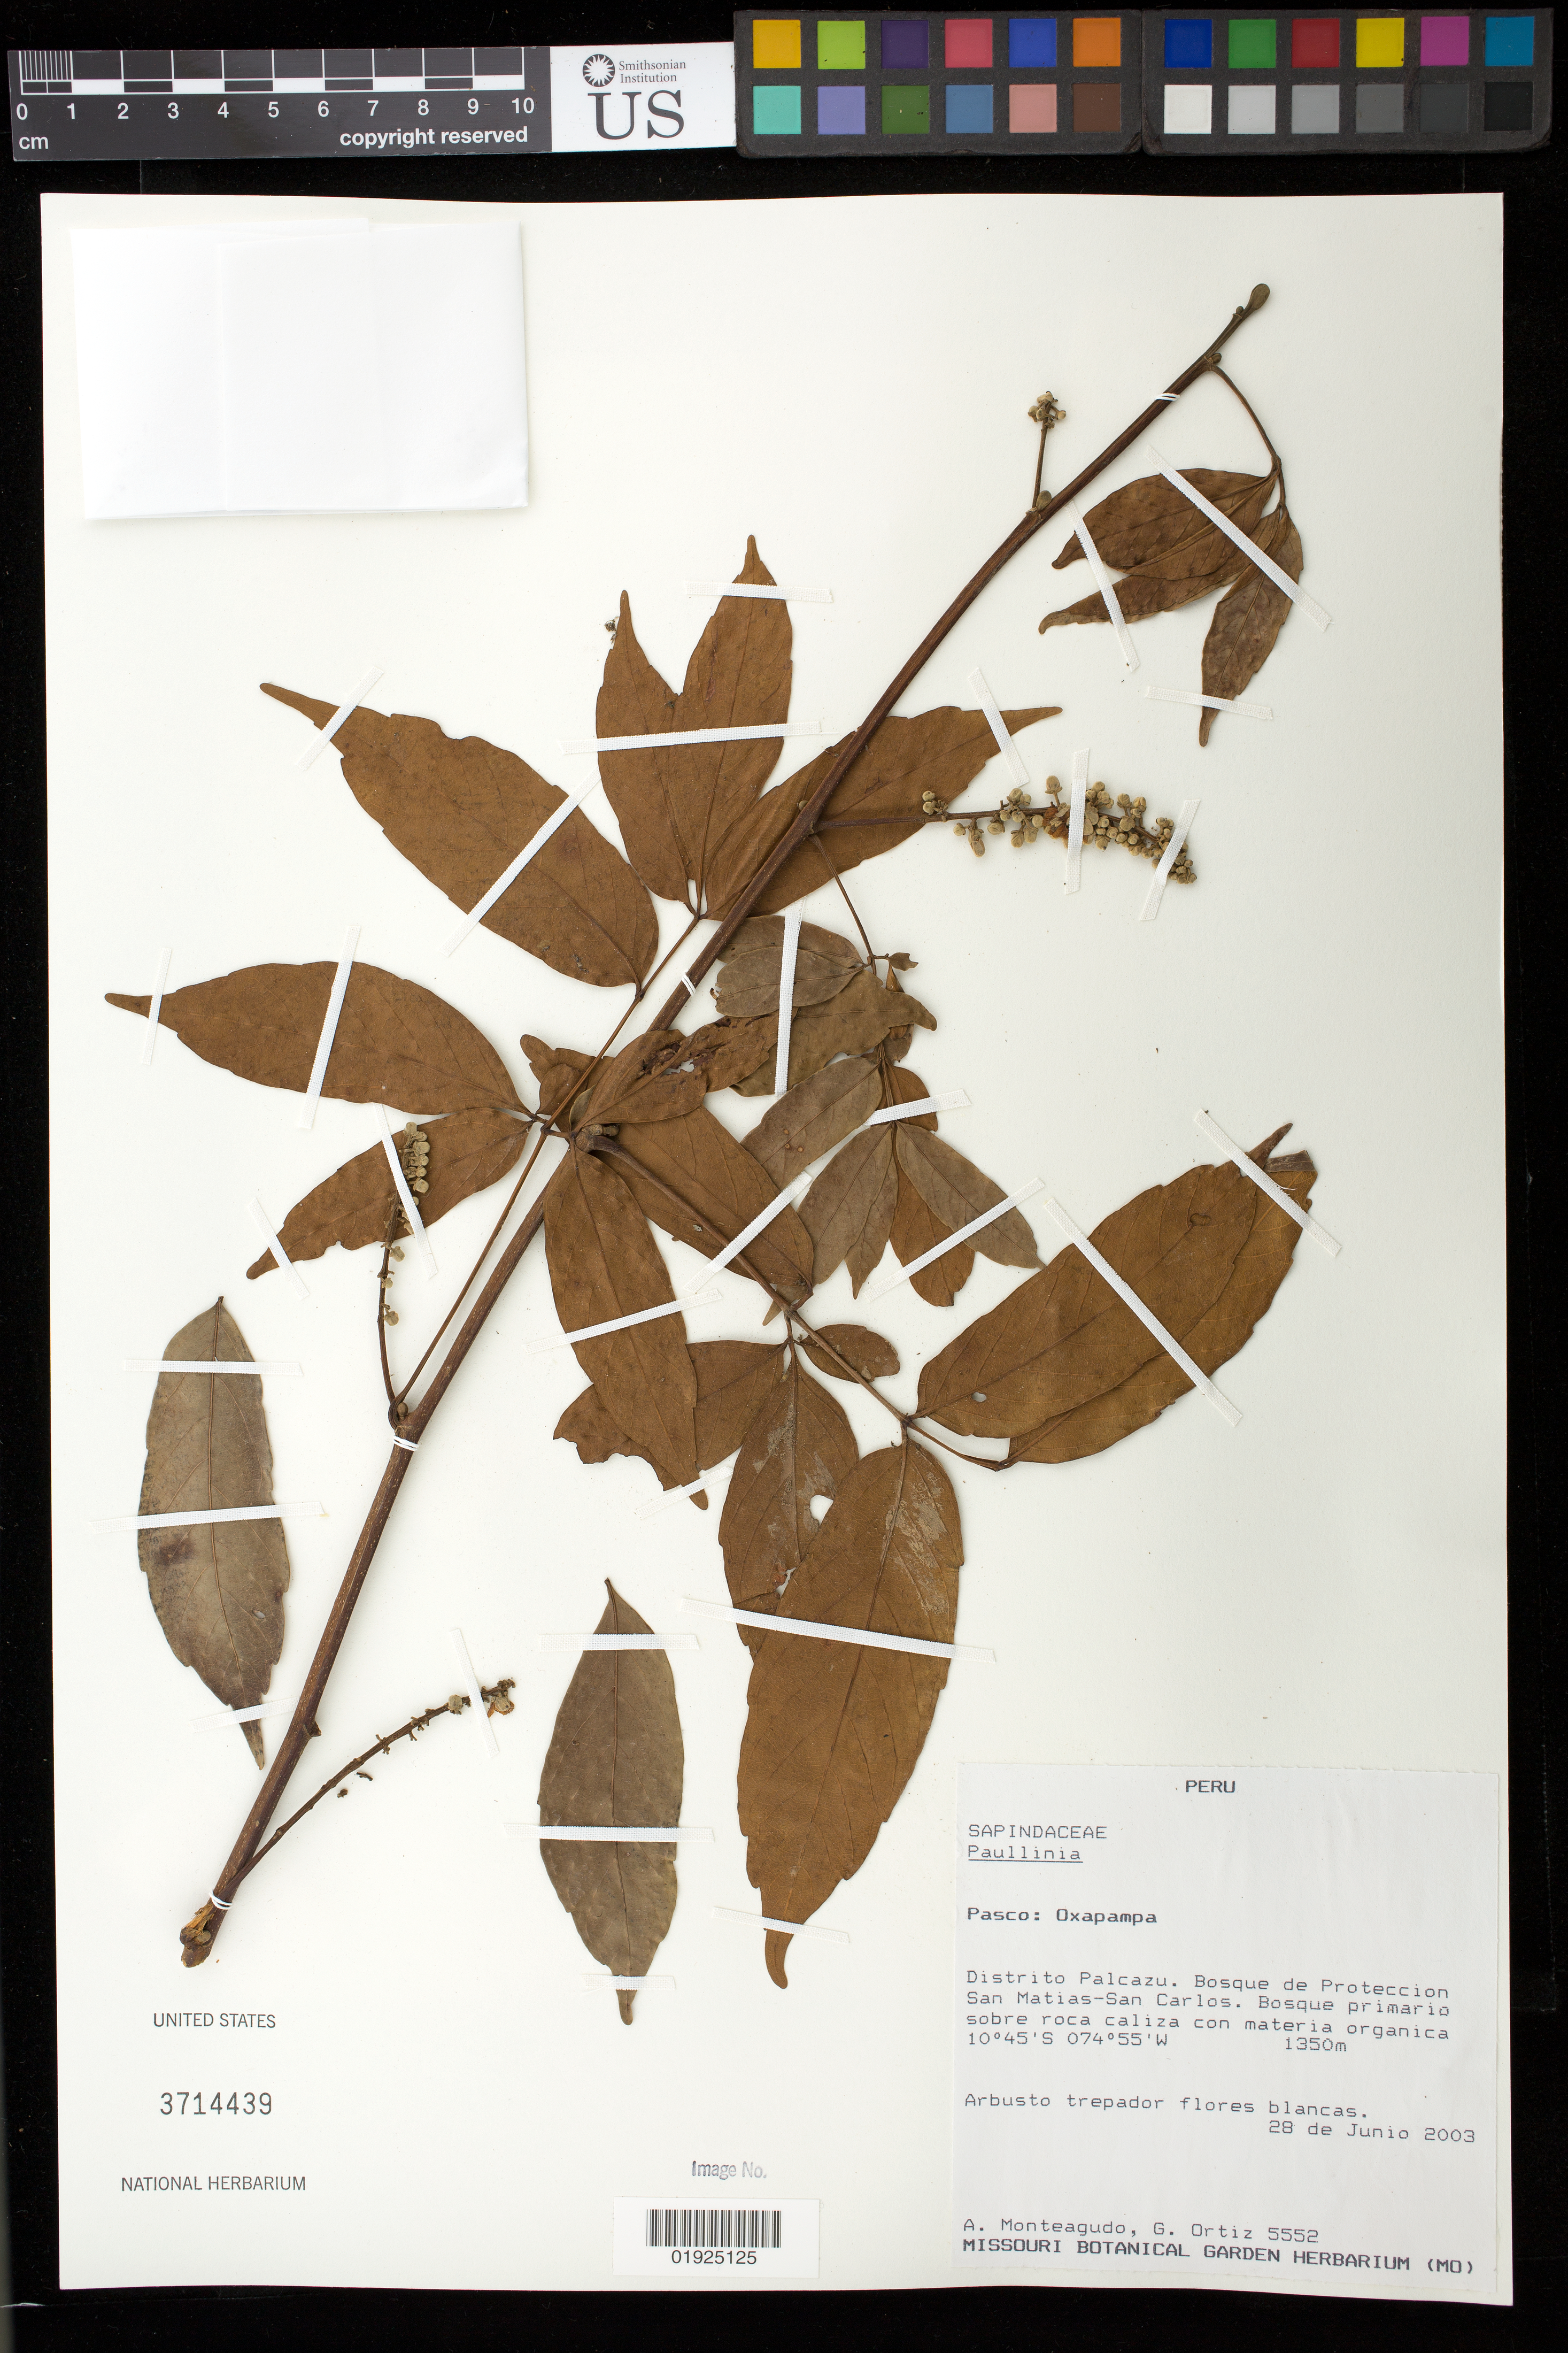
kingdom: Plantae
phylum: Tracheophyta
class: Magnoliopsida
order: Sapindales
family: Sapindaceae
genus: Paullinia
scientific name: Paullinia sp.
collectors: A. Monteagudo & G. Ortiz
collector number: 5552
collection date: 2003-06-28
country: Peru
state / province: Pasco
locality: Oxapampa. Distrito Palcazu. Bosque de Proteccion San Matias-San Carlos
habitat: Bosque primario sobre roca caliza con materia organica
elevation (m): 1350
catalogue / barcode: US 3714439